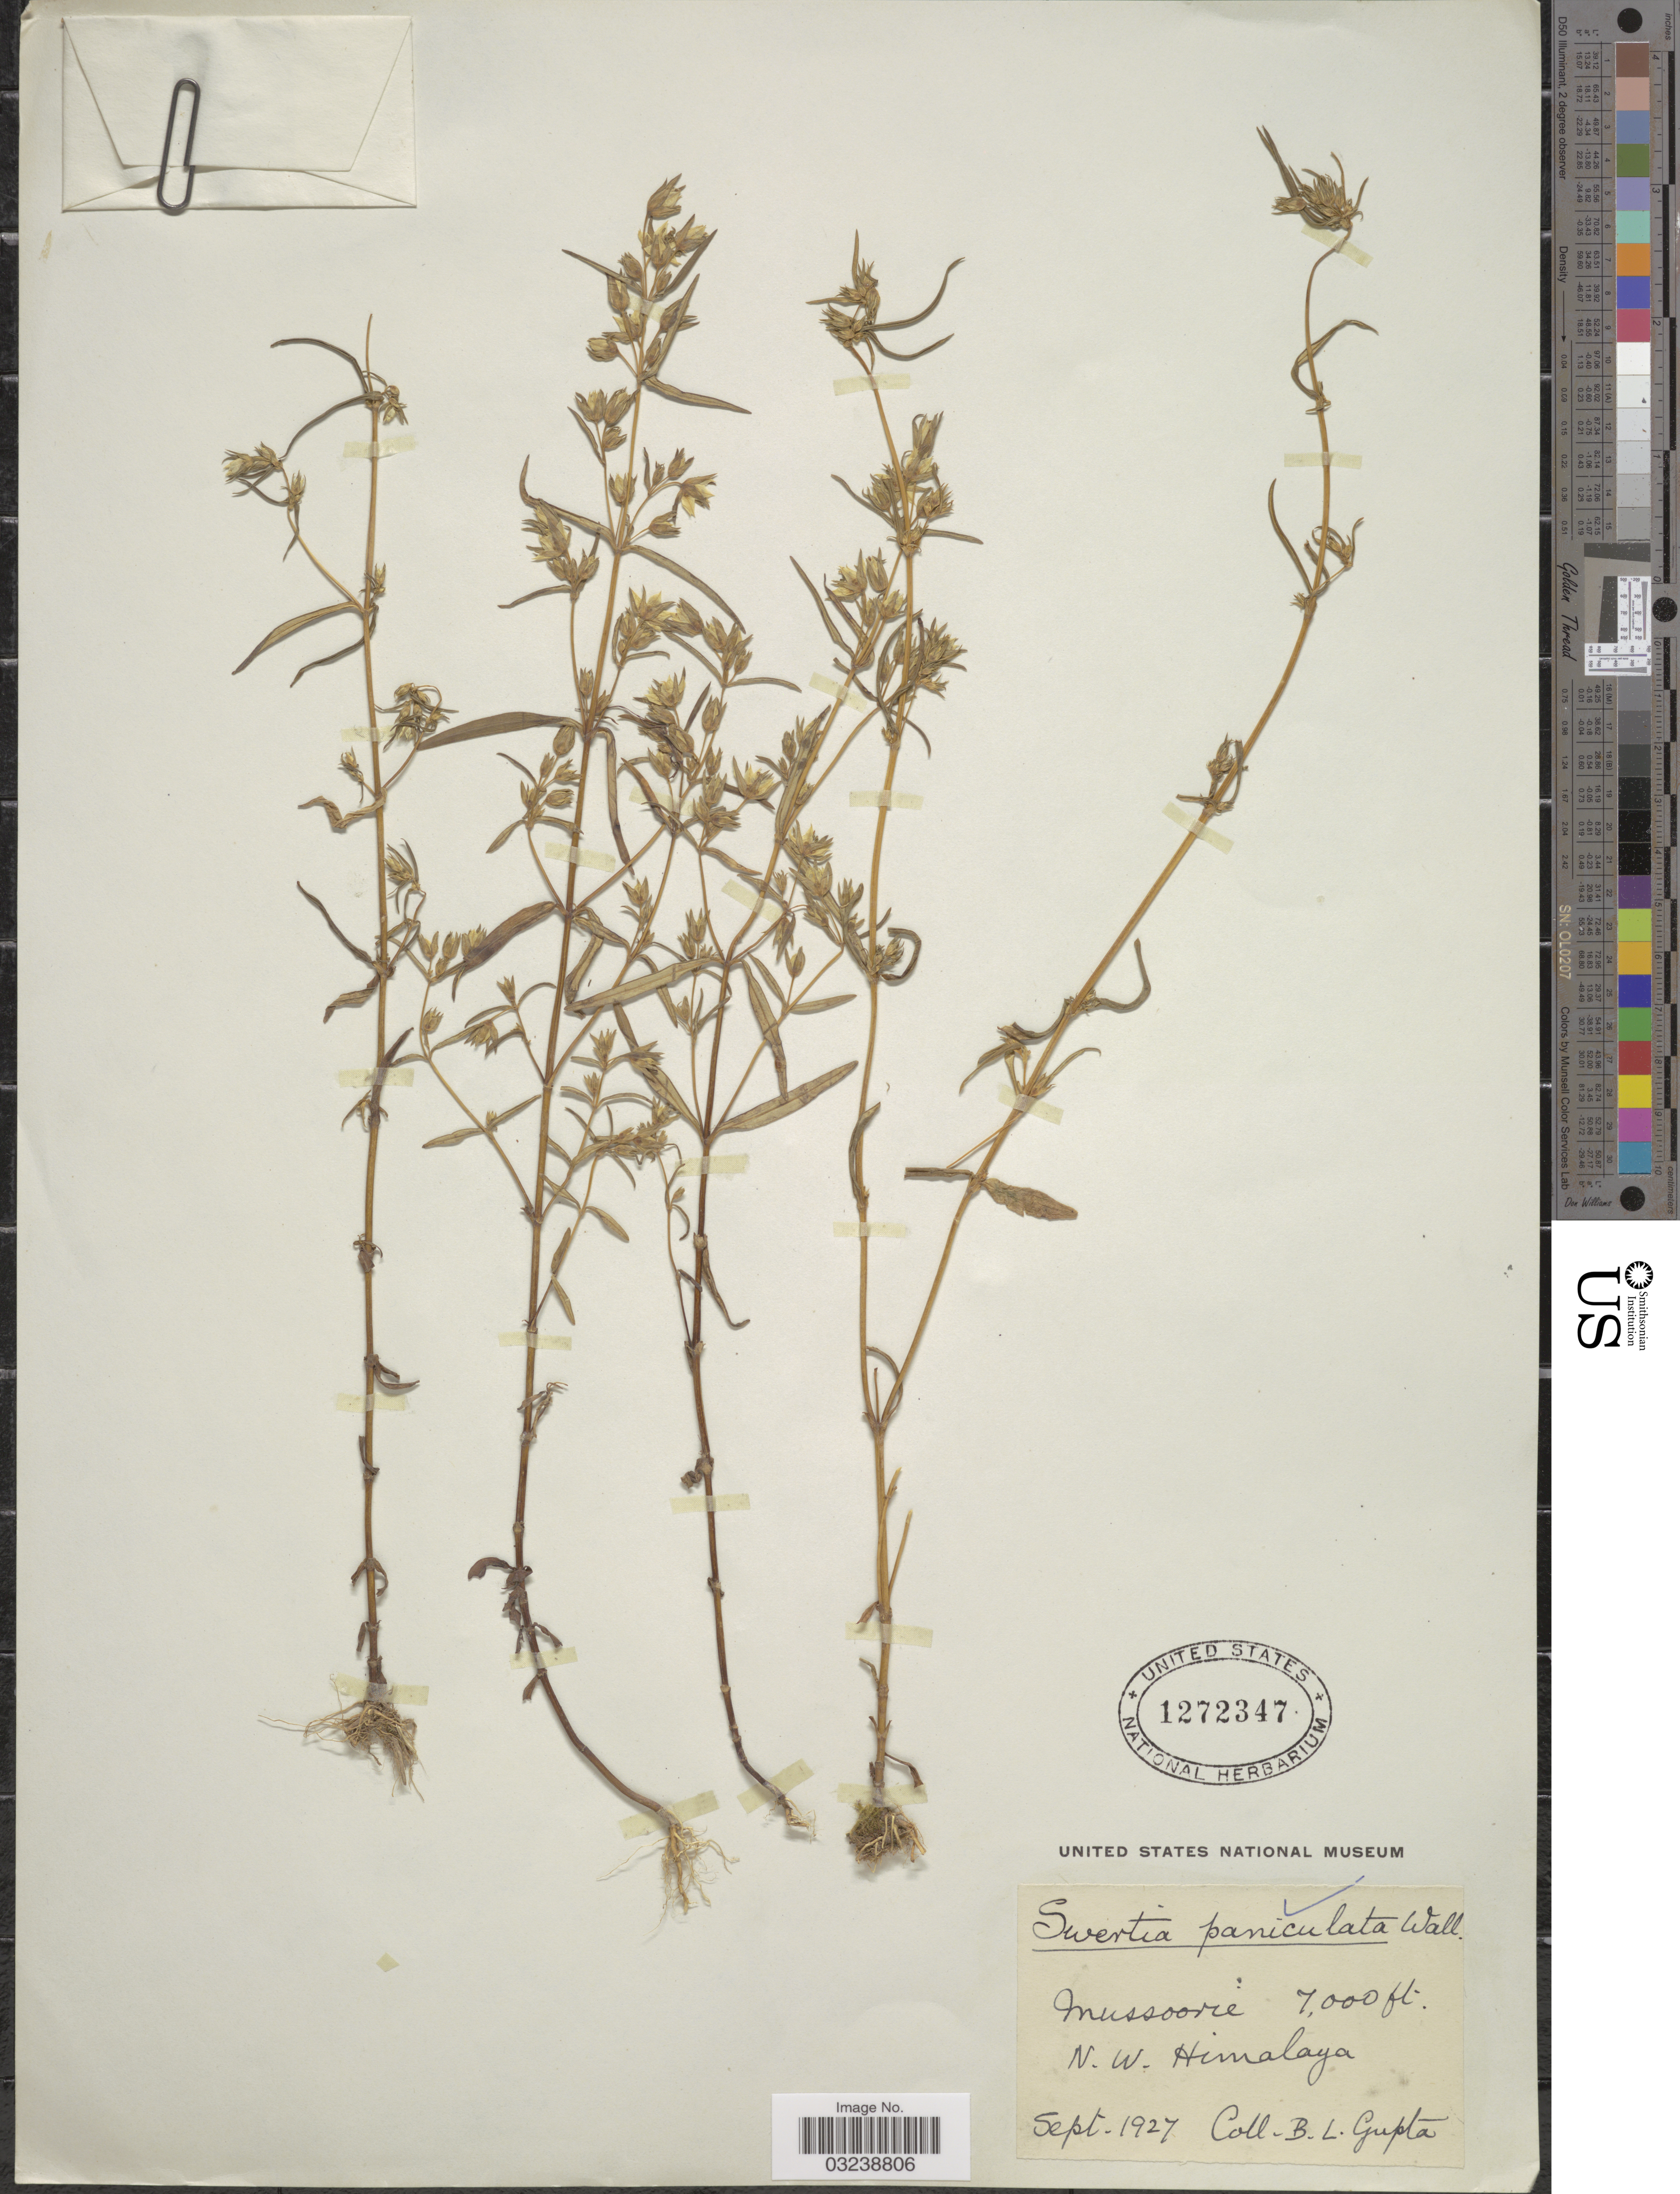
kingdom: Plantae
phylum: Tracheophyta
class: Magnoliopsida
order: Gentianales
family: Gentianaceae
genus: Swertia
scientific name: Swertia paniculata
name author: Wall.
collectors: B. L. Gupta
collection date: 1927-09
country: India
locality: Mussoorie. N.W. Himalaya.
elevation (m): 2134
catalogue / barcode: US 1272347